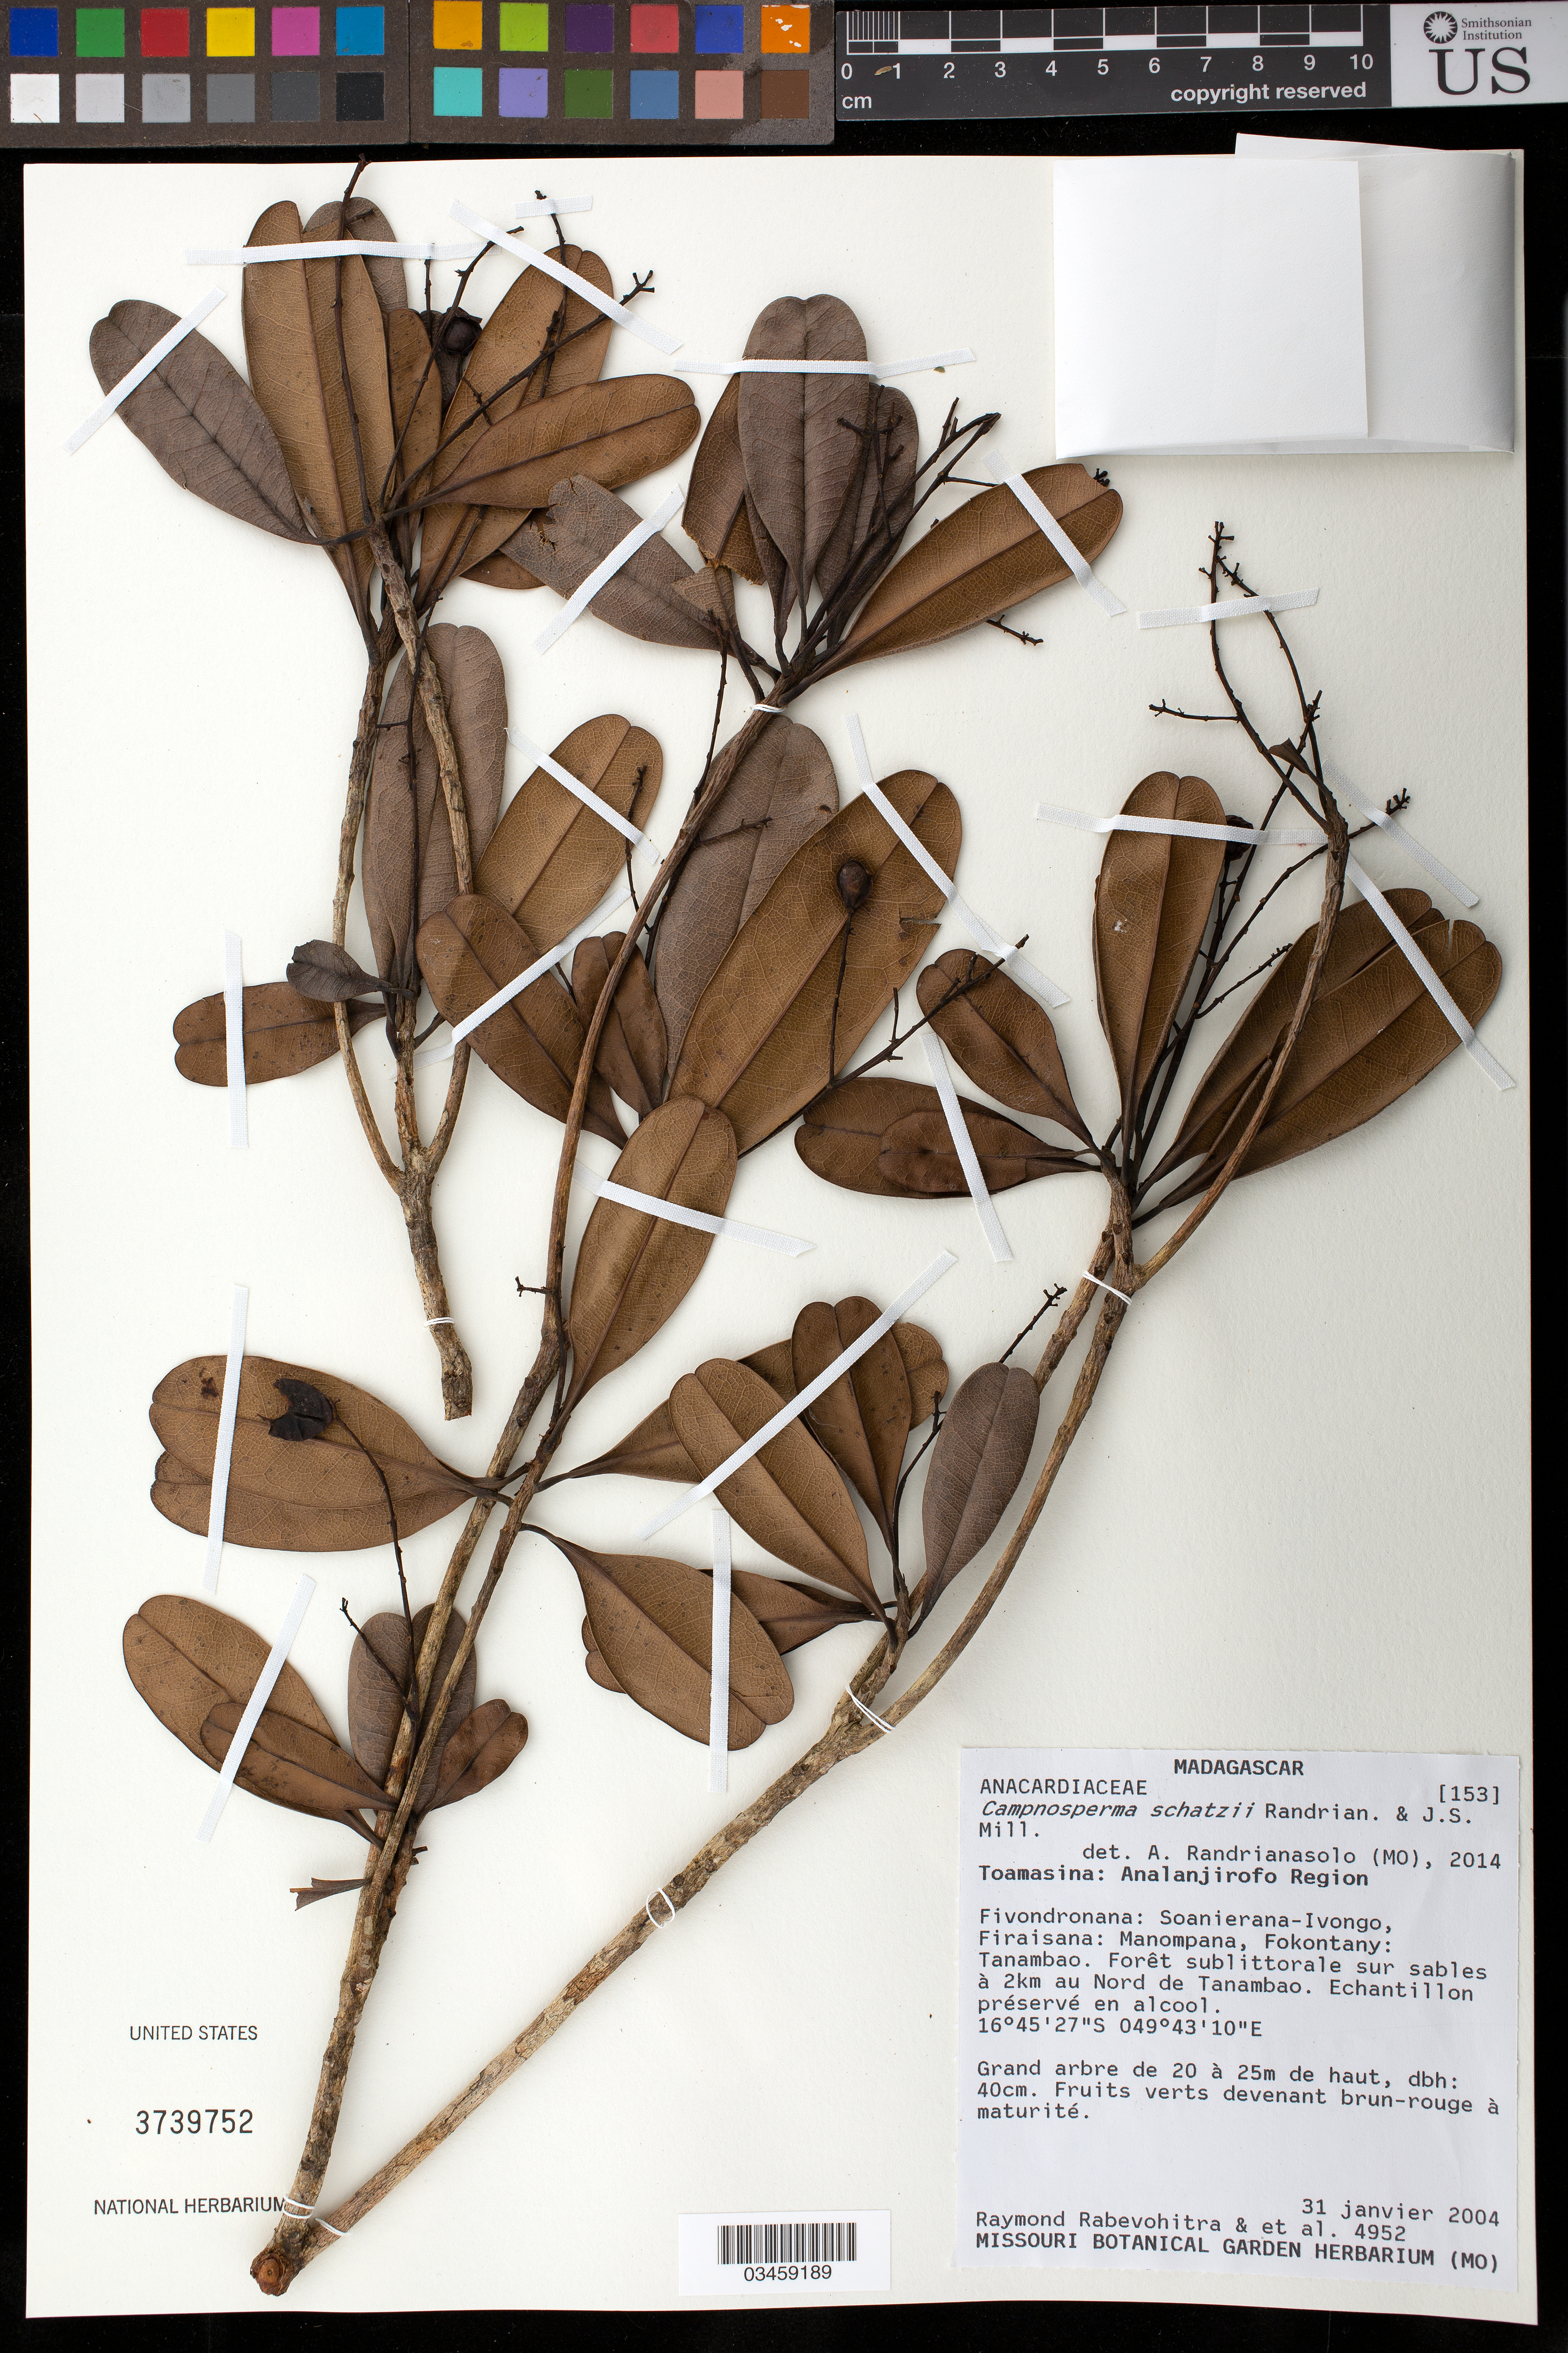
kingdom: Plantae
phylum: Tracheophyta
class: Magnoliopsida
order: Sapindales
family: Anacardiaceae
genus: Campnosperma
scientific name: Campnosperma schatzii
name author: Randrianasolo & J.S. Mill.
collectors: R. Rabevohitra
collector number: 4952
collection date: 2004-01-31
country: Madagascar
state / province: Analanjirofo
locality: Fivondronana: Soanierana-Ivongo, Firaisana: Manompana, Fokontany: Tanambao. Forêt sublittorale sur sables a 2 km au Nord de Tanambao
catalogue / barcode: US 3739752